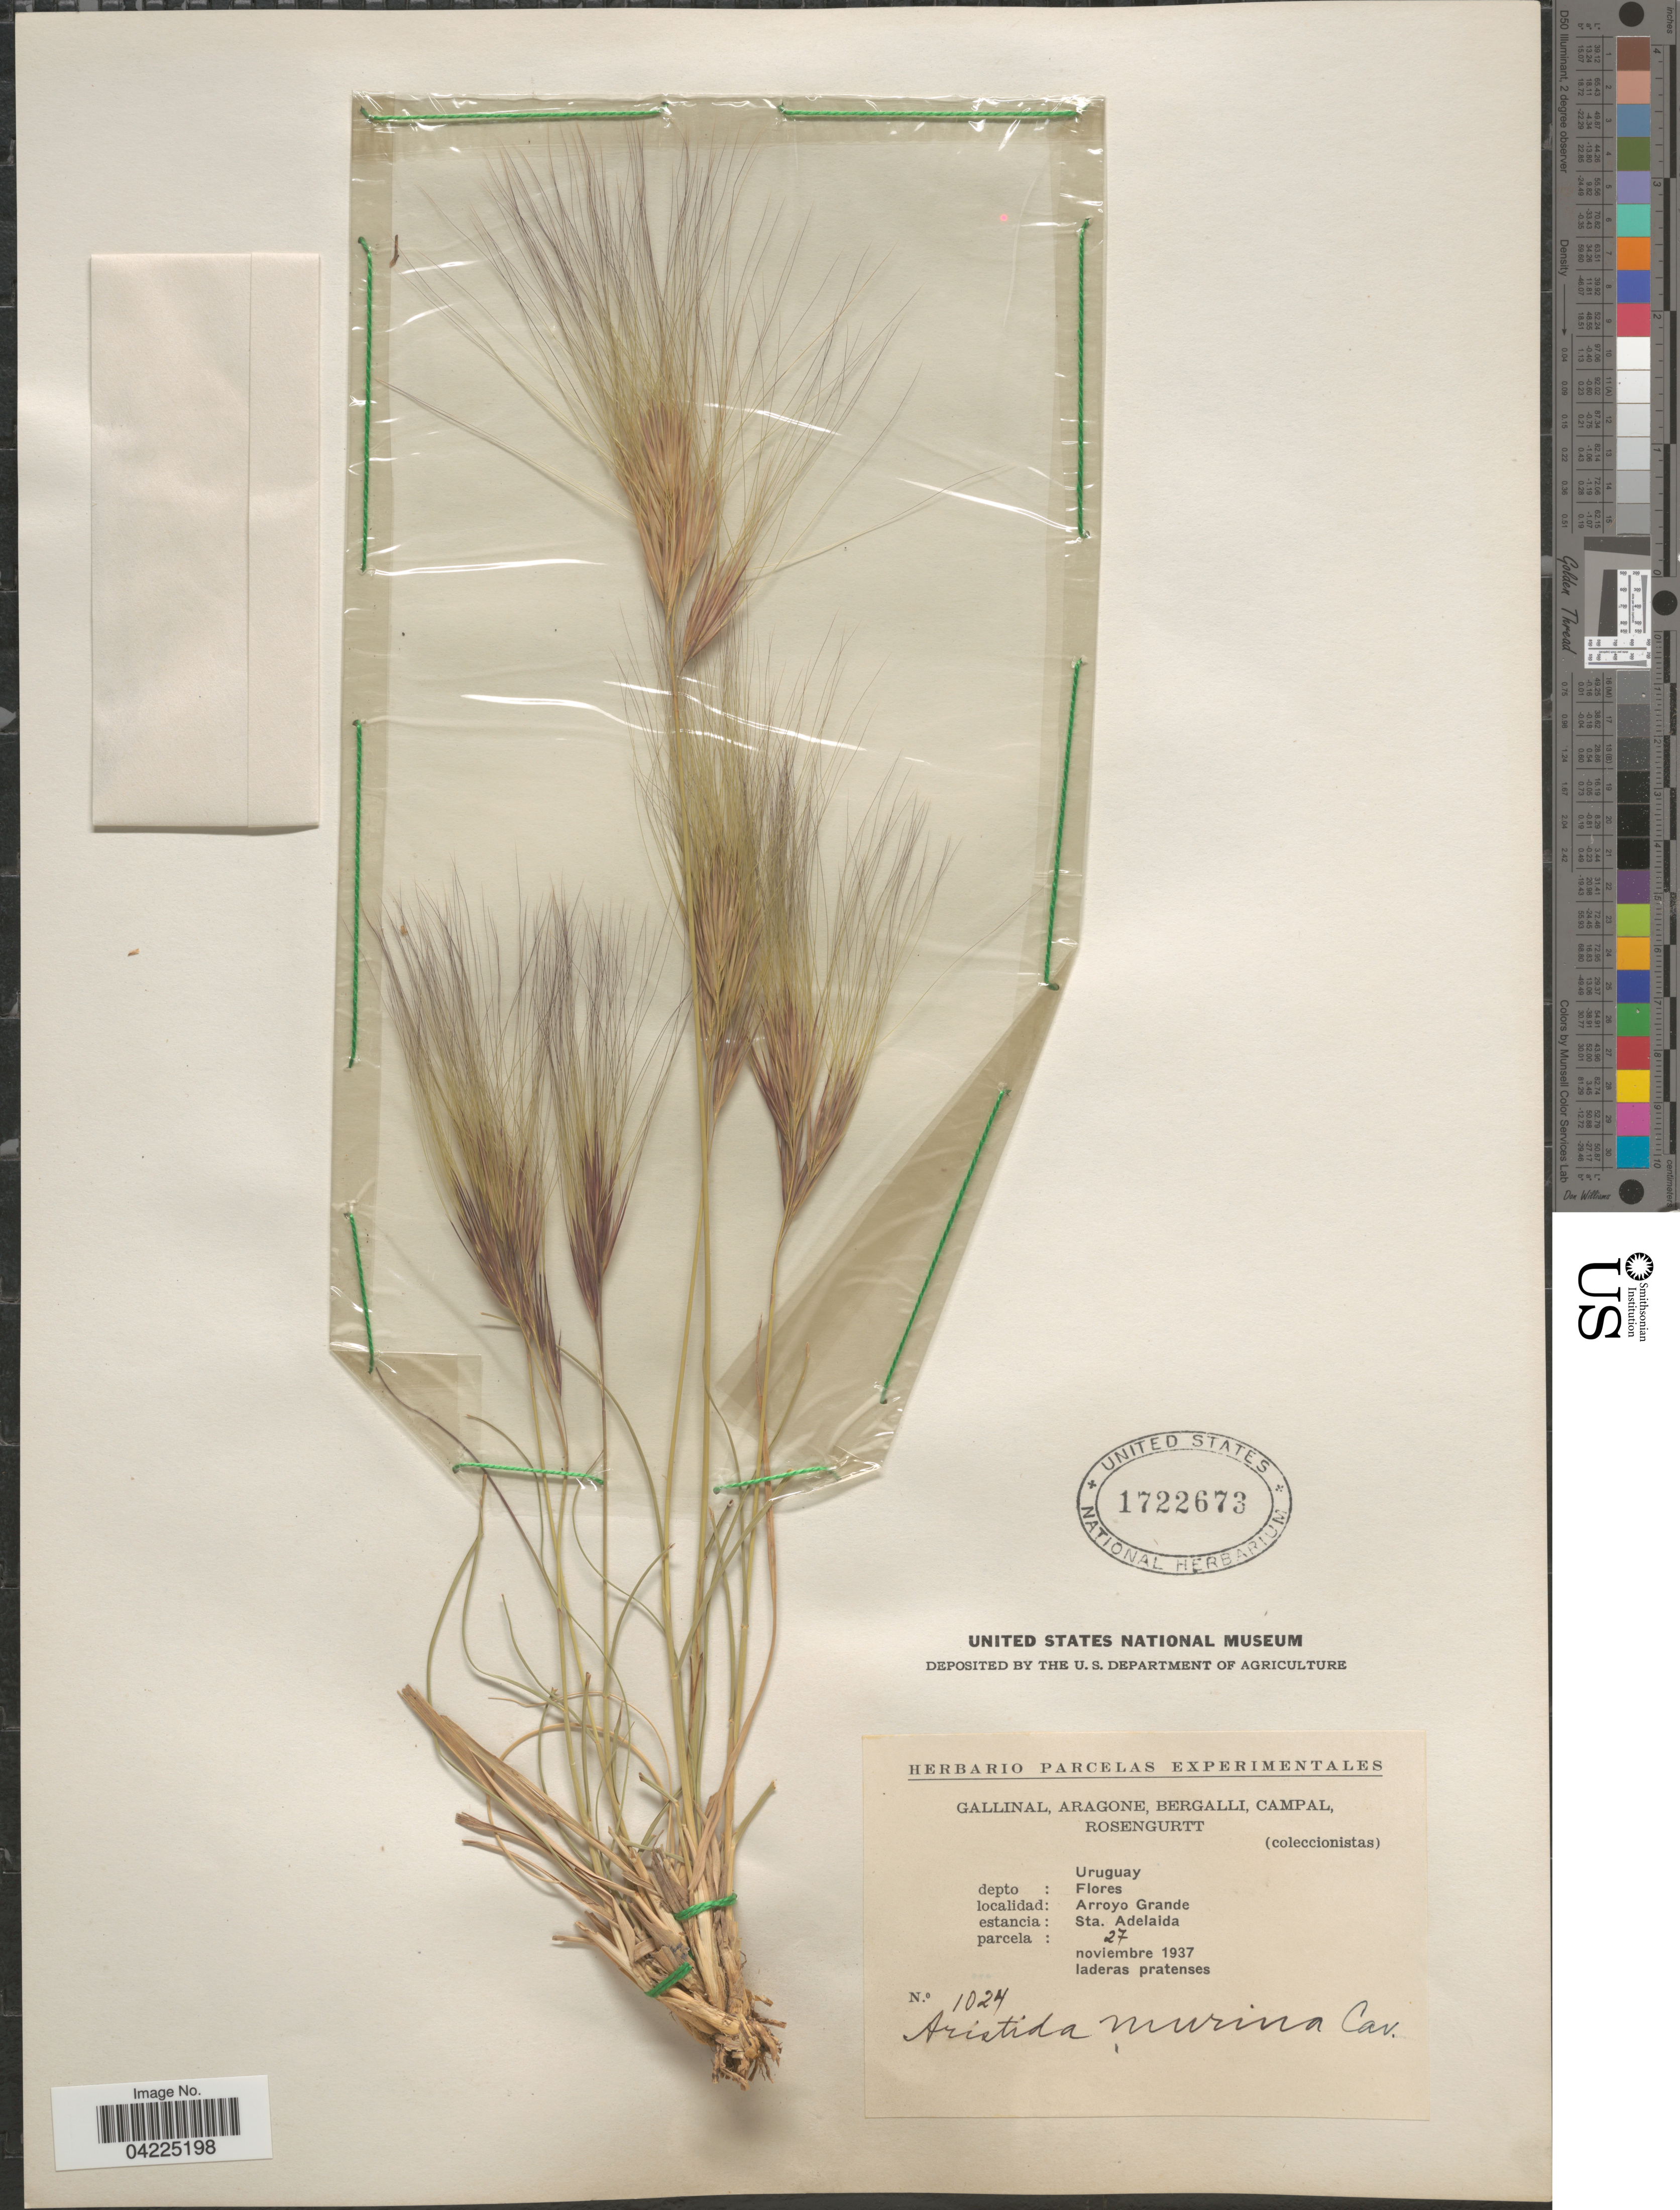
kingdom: Plantae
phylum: Tracheophyta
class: Liliopsida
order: Poales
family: Poaceae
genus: Aristida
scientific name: Aristida murina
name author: Cav.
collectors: -. Gallinal, -- Aragone, -- Bergalli, -- Campal & Rosengurtt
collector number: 1024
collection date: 1937-11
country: Uruguay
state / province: Flores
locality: Depto: Flores. Arroyo Grande. Estancia: Sta. Adelaida.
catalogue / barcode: US 1722673